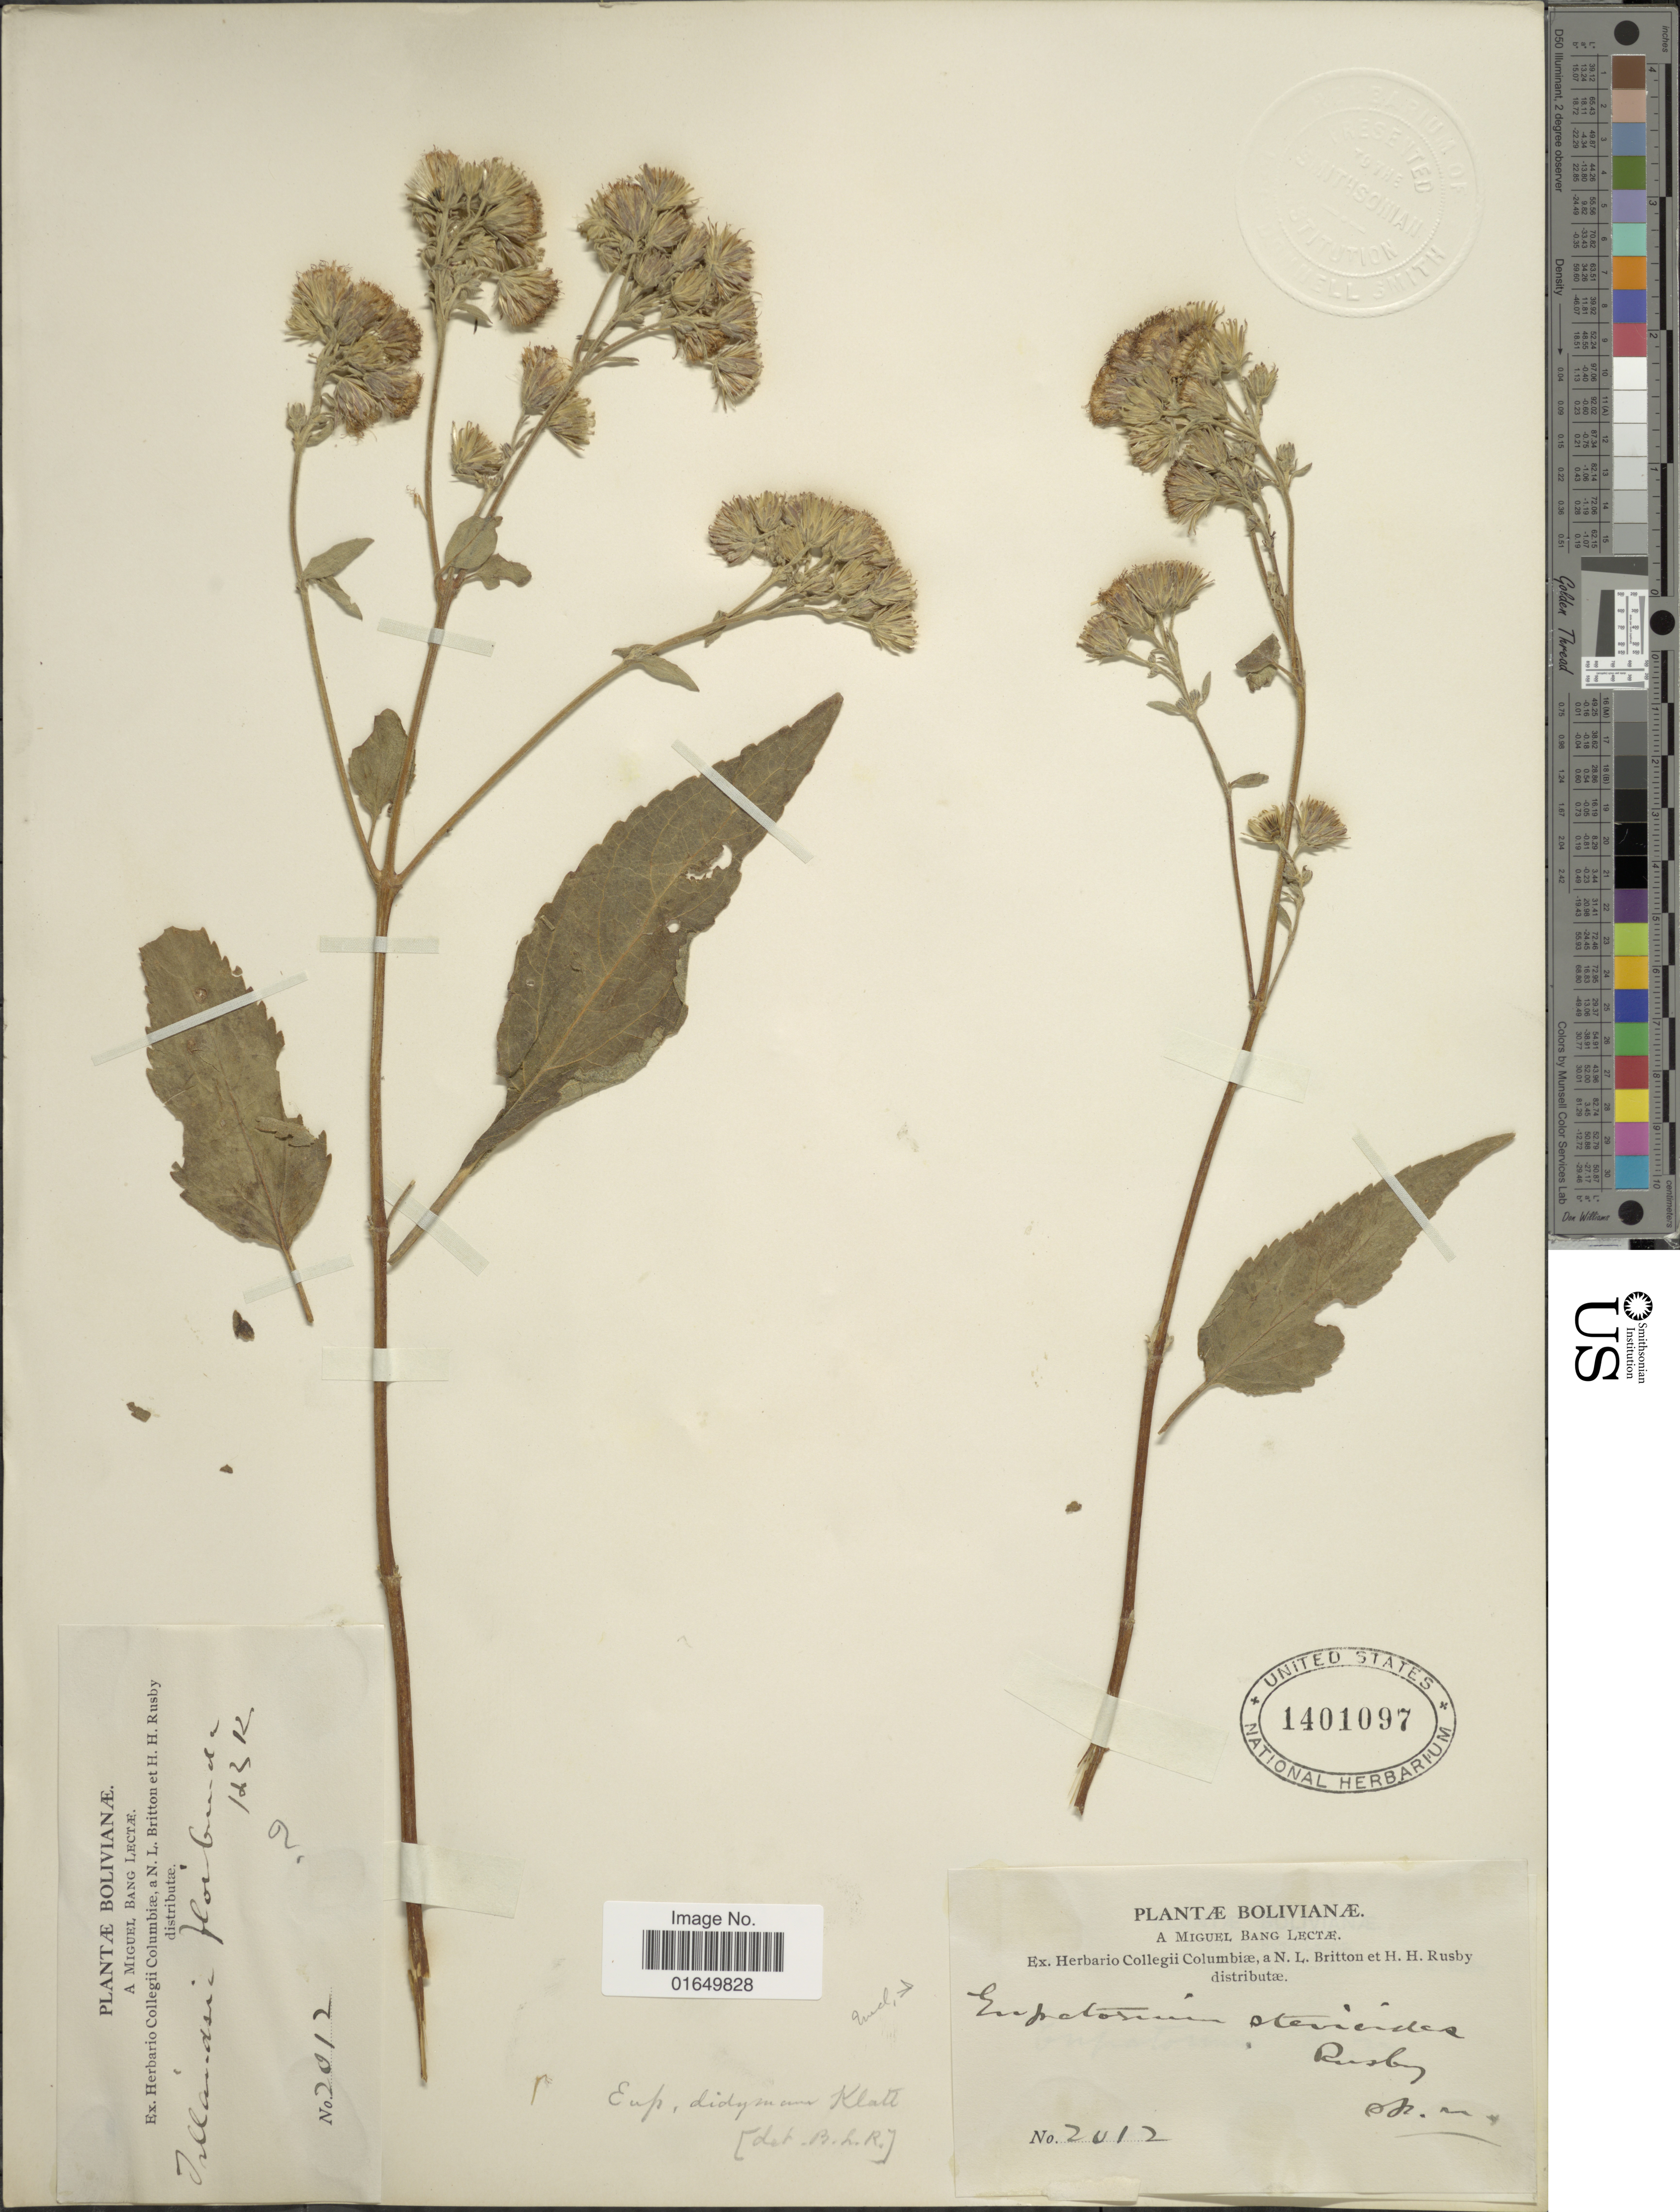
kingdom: Plantae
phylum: Tracheophyta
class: Magnoliopsida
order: Asterales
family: Asteraceae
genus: Heterocondylus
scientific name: Heterocondylus didymum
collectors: M. Bang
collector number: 2012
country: Bolivia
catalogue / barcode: US 1401097